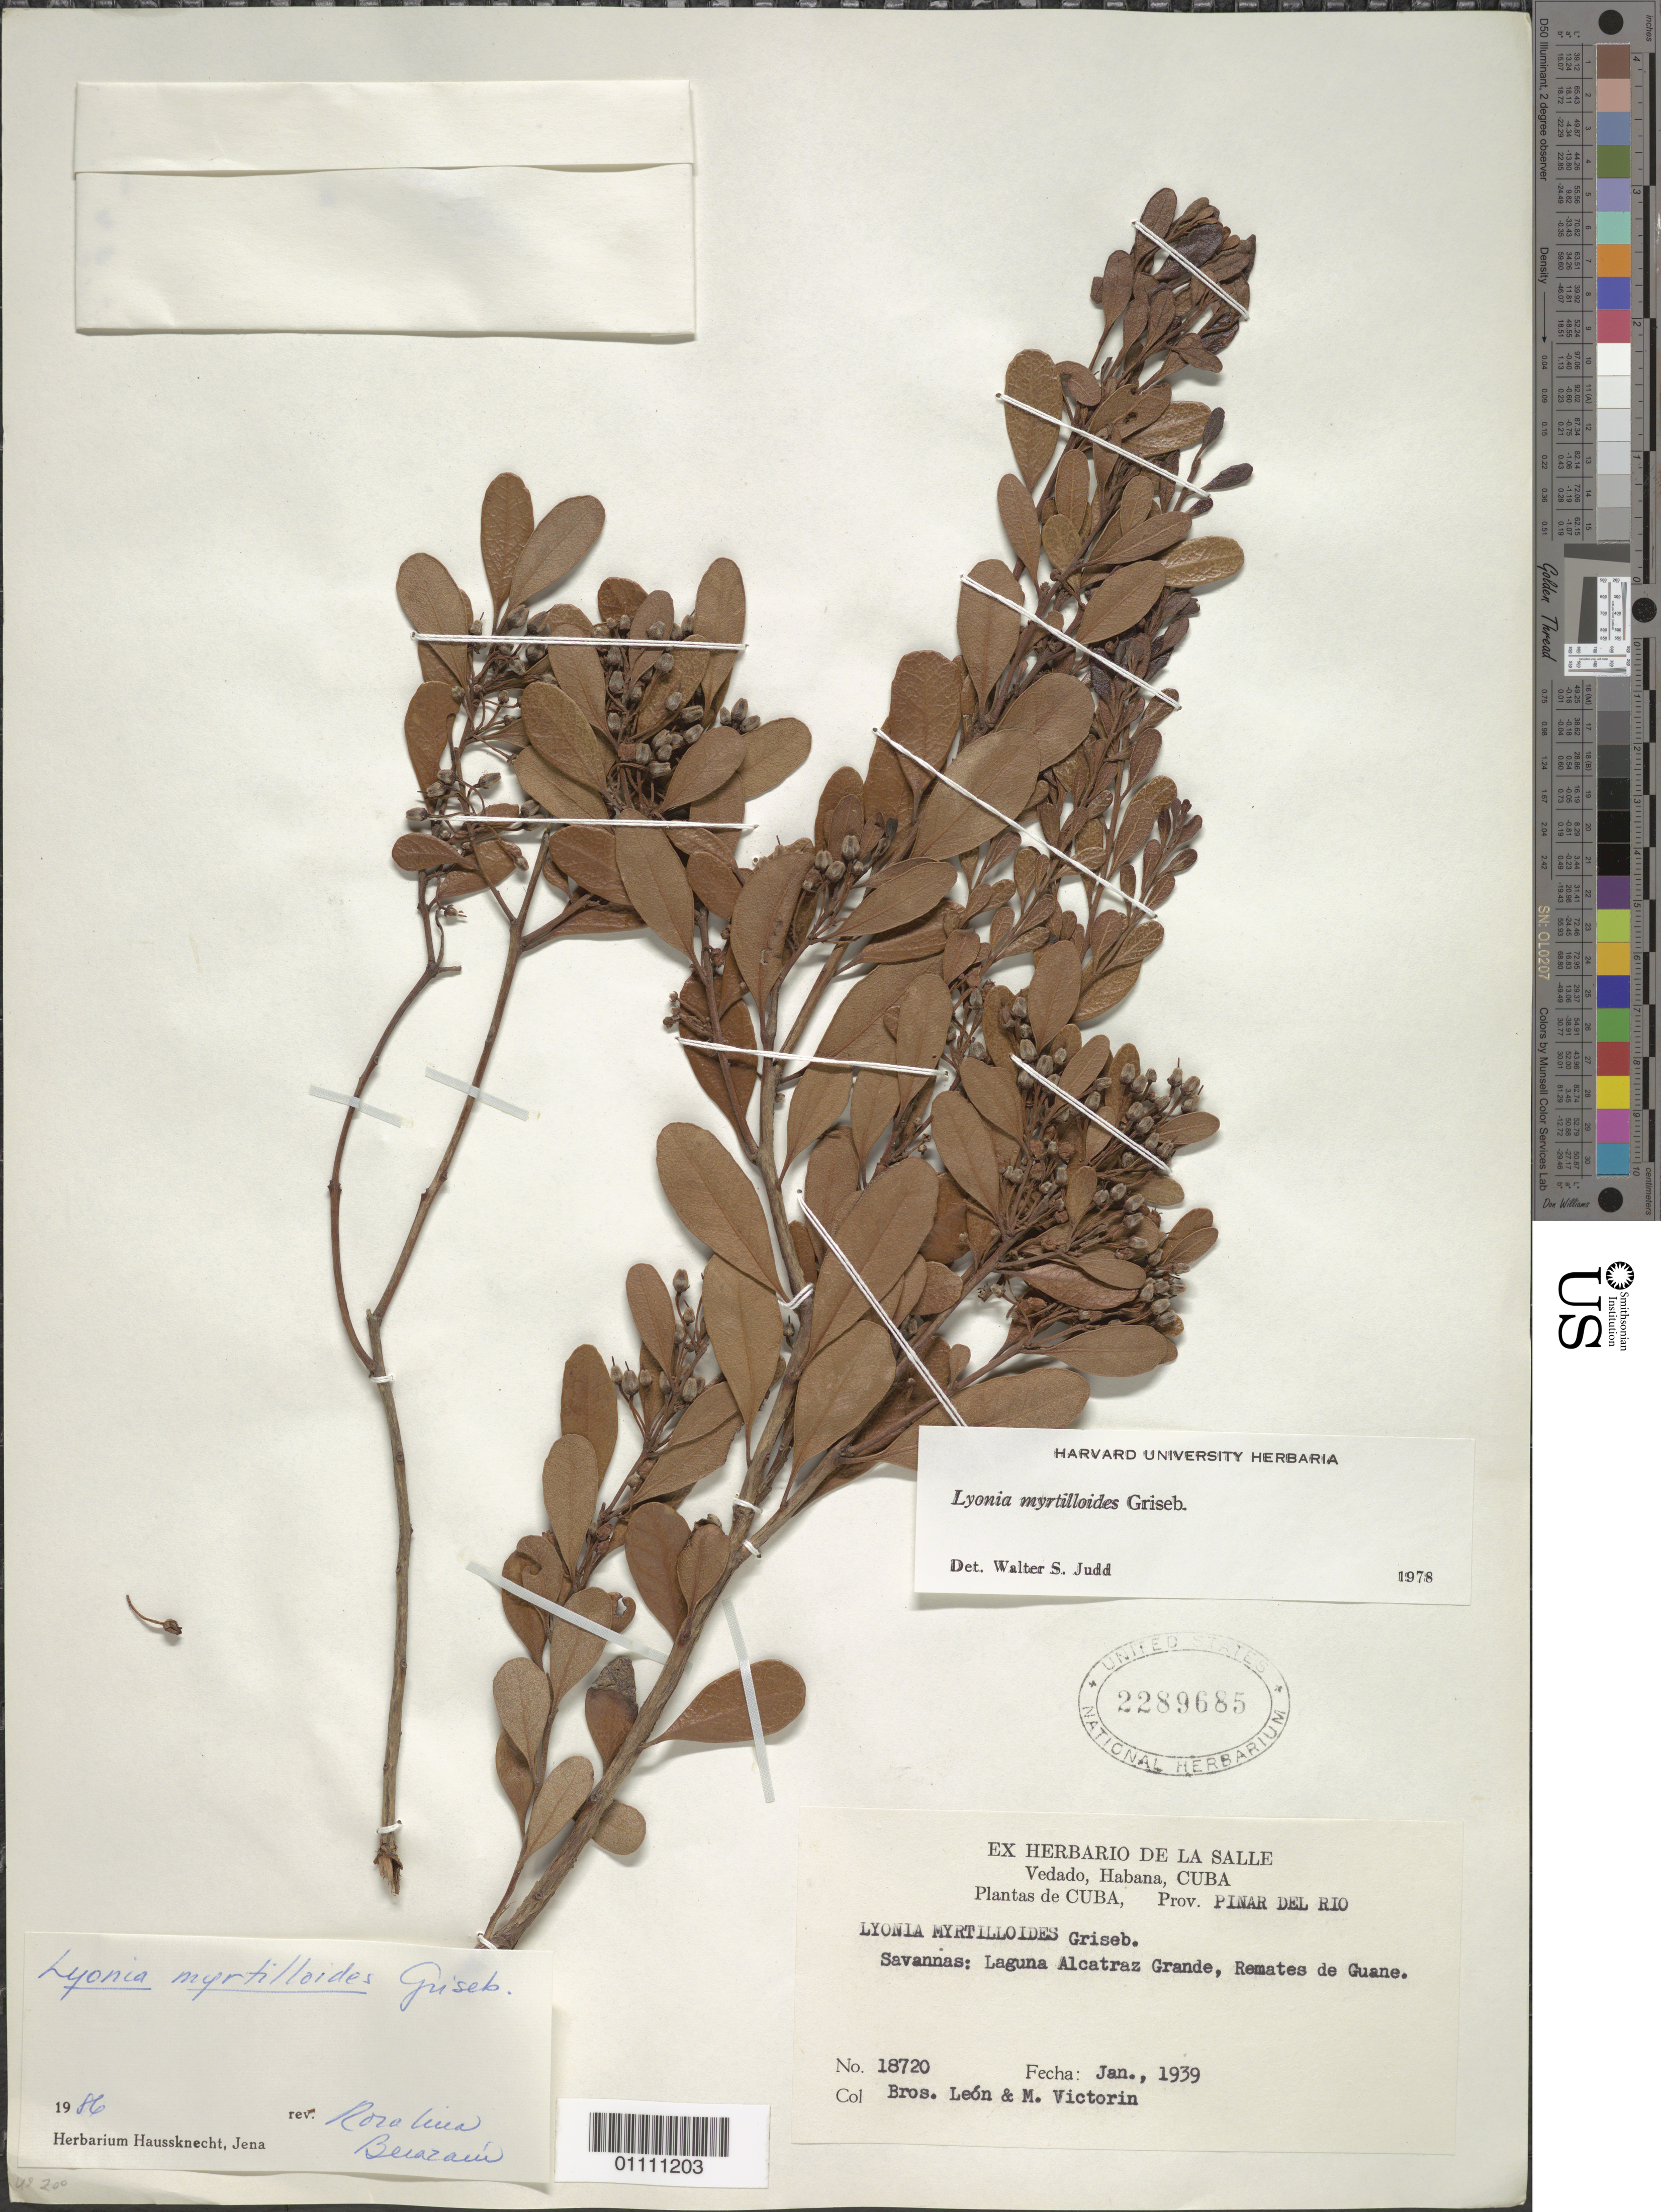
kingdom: Plantae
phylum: Tracheophyta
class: Magnoliopsida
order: Ericales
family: Ericaceae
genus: Lyonia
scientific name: Lyonia myrtilloides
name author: Griseb.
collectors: Bro. León & F. Victorin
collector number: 18720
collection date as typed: Jan 1939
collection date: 1939-01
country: Cuba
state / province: Pinar del Rio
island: Cuba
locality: Savannas: Laguna Alcatraz Grande, Remates de Guane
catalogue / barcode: US 2289685